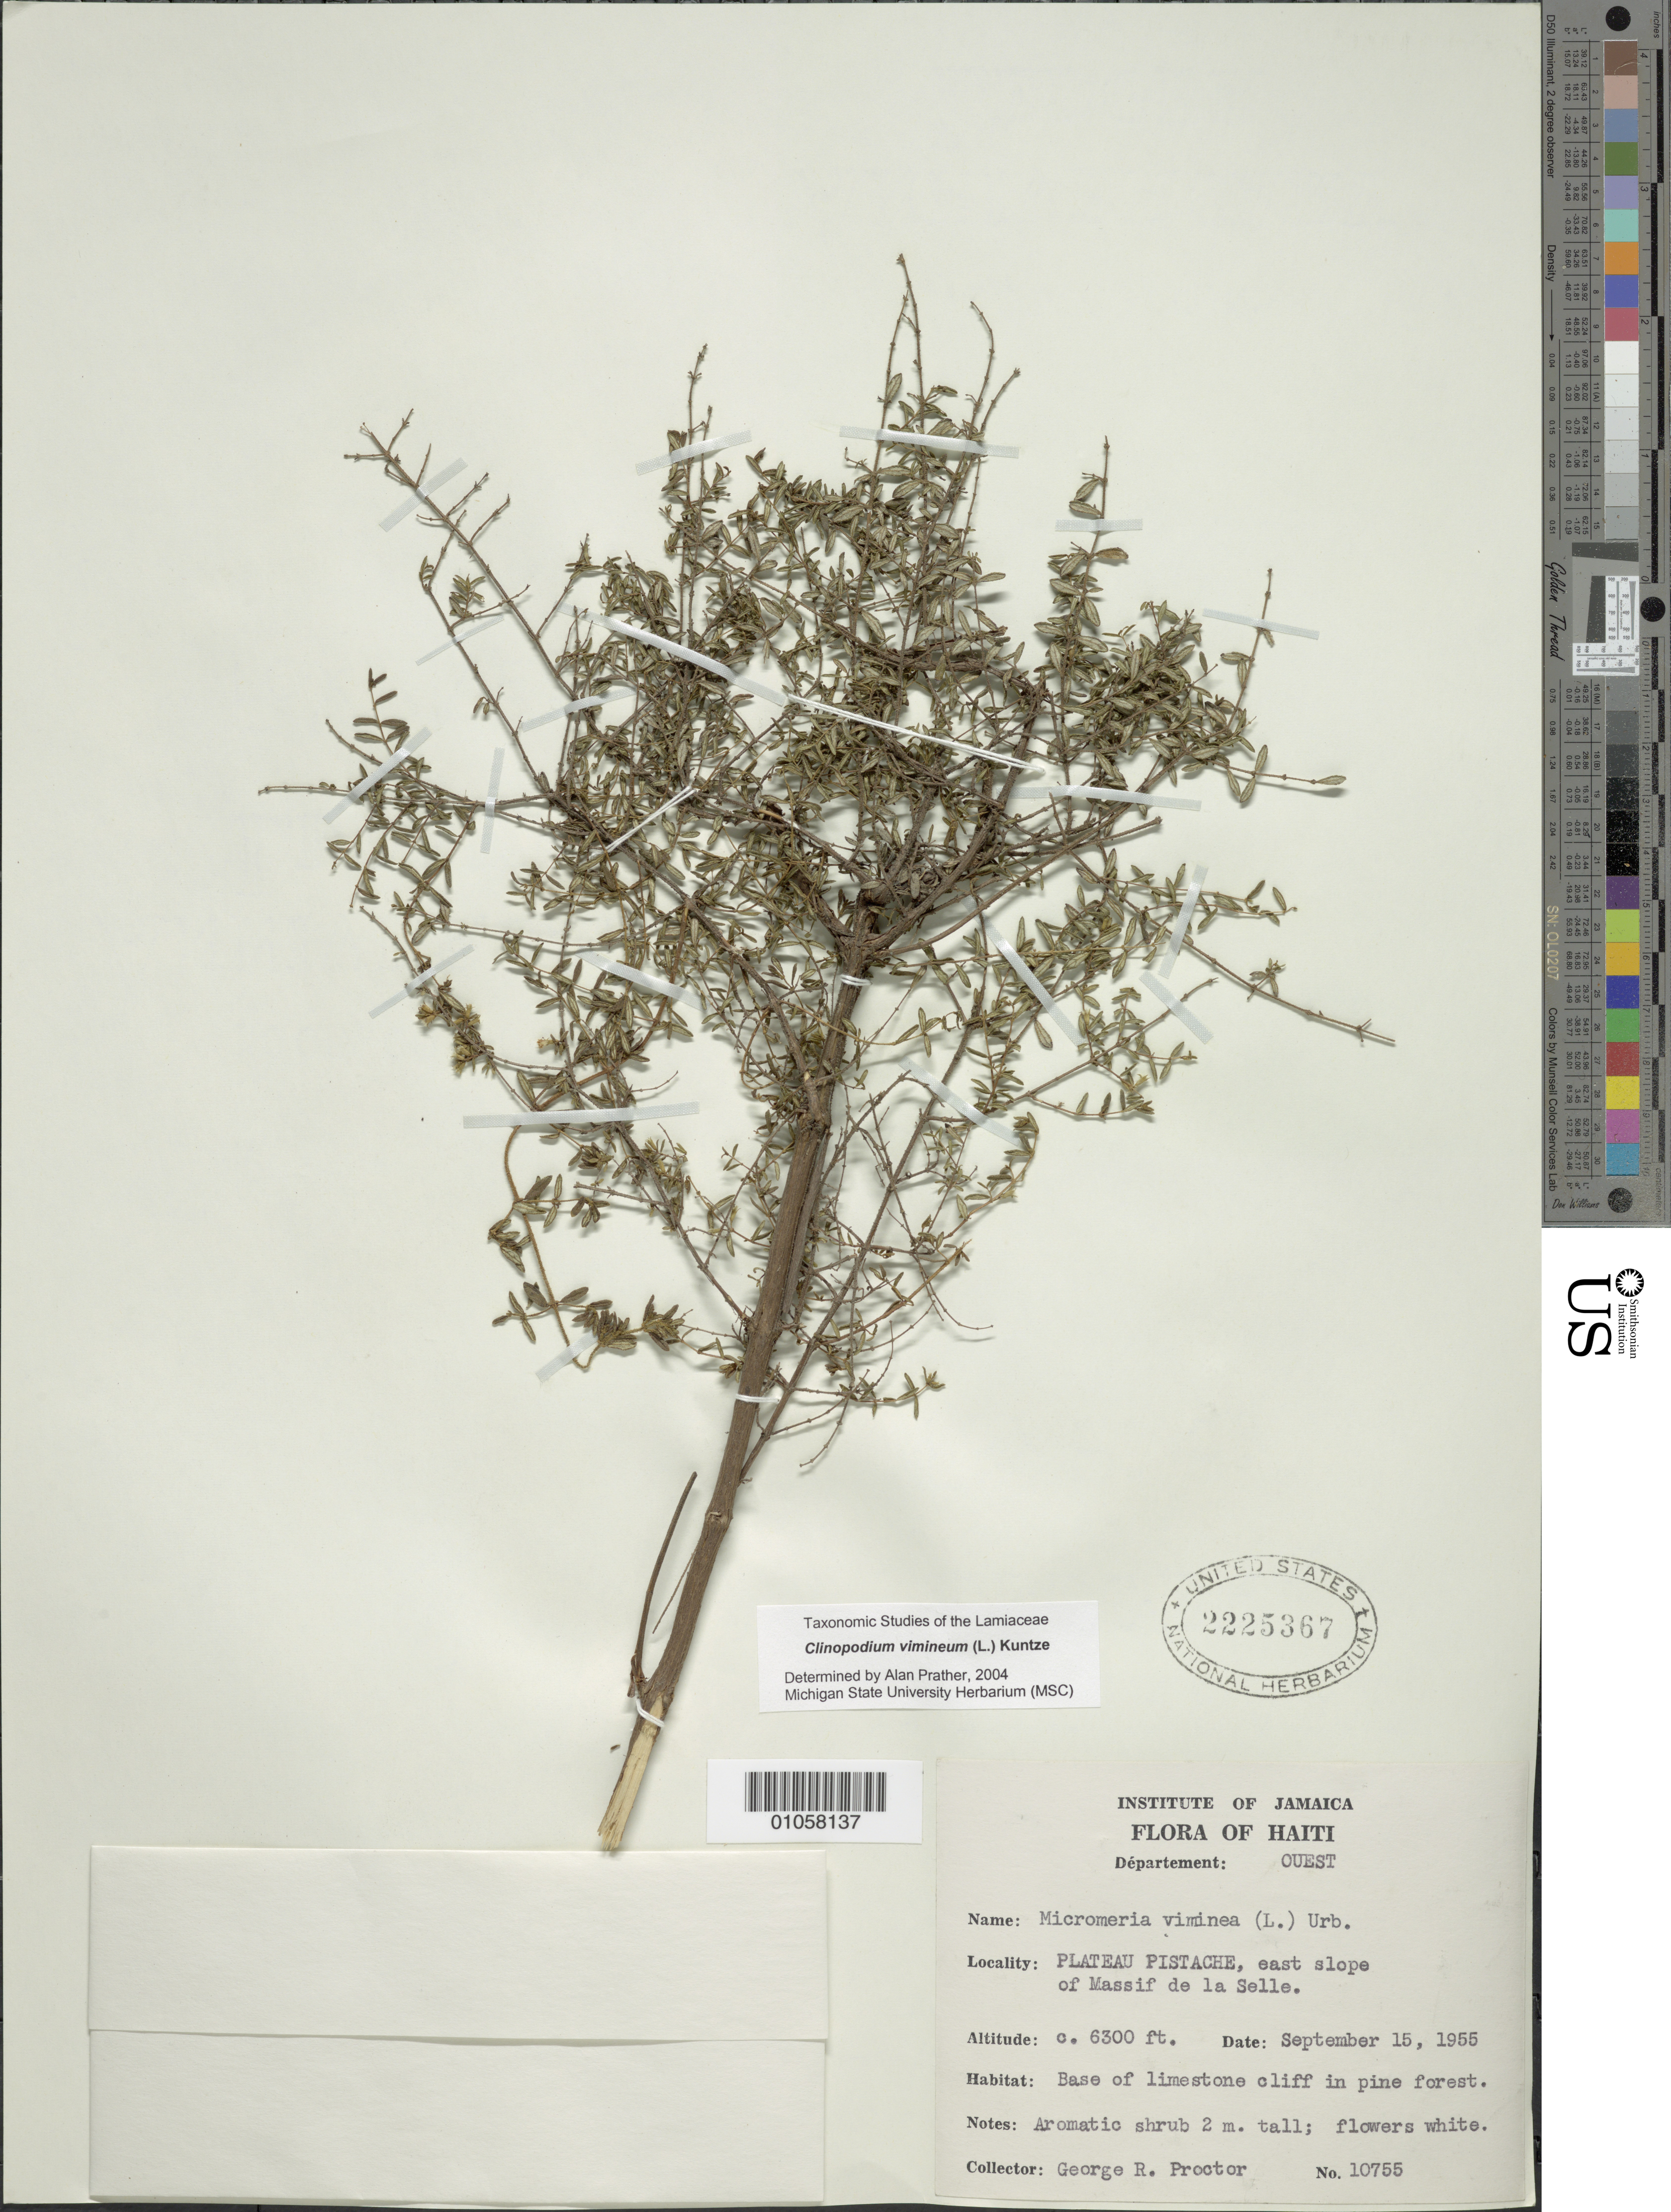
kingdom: Plantae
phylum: Tracheophyta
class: Magnoliopsida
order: Lamiales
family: Lamiaceae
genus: Clinopodium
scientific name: Clinopodium vimineum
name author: (L.) Kuntze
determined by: Prather, L. A.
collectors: G. R. Proctor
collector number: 10755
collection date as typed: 15 Sep 1955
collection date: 1955-09-15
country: Haiti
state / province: Ouest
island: Hispaniola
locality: Plateau Pistache, E slope of Massif de la Selle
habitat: Base of limestone cliff in pine forest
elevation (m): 1920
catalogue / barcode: US 2225367